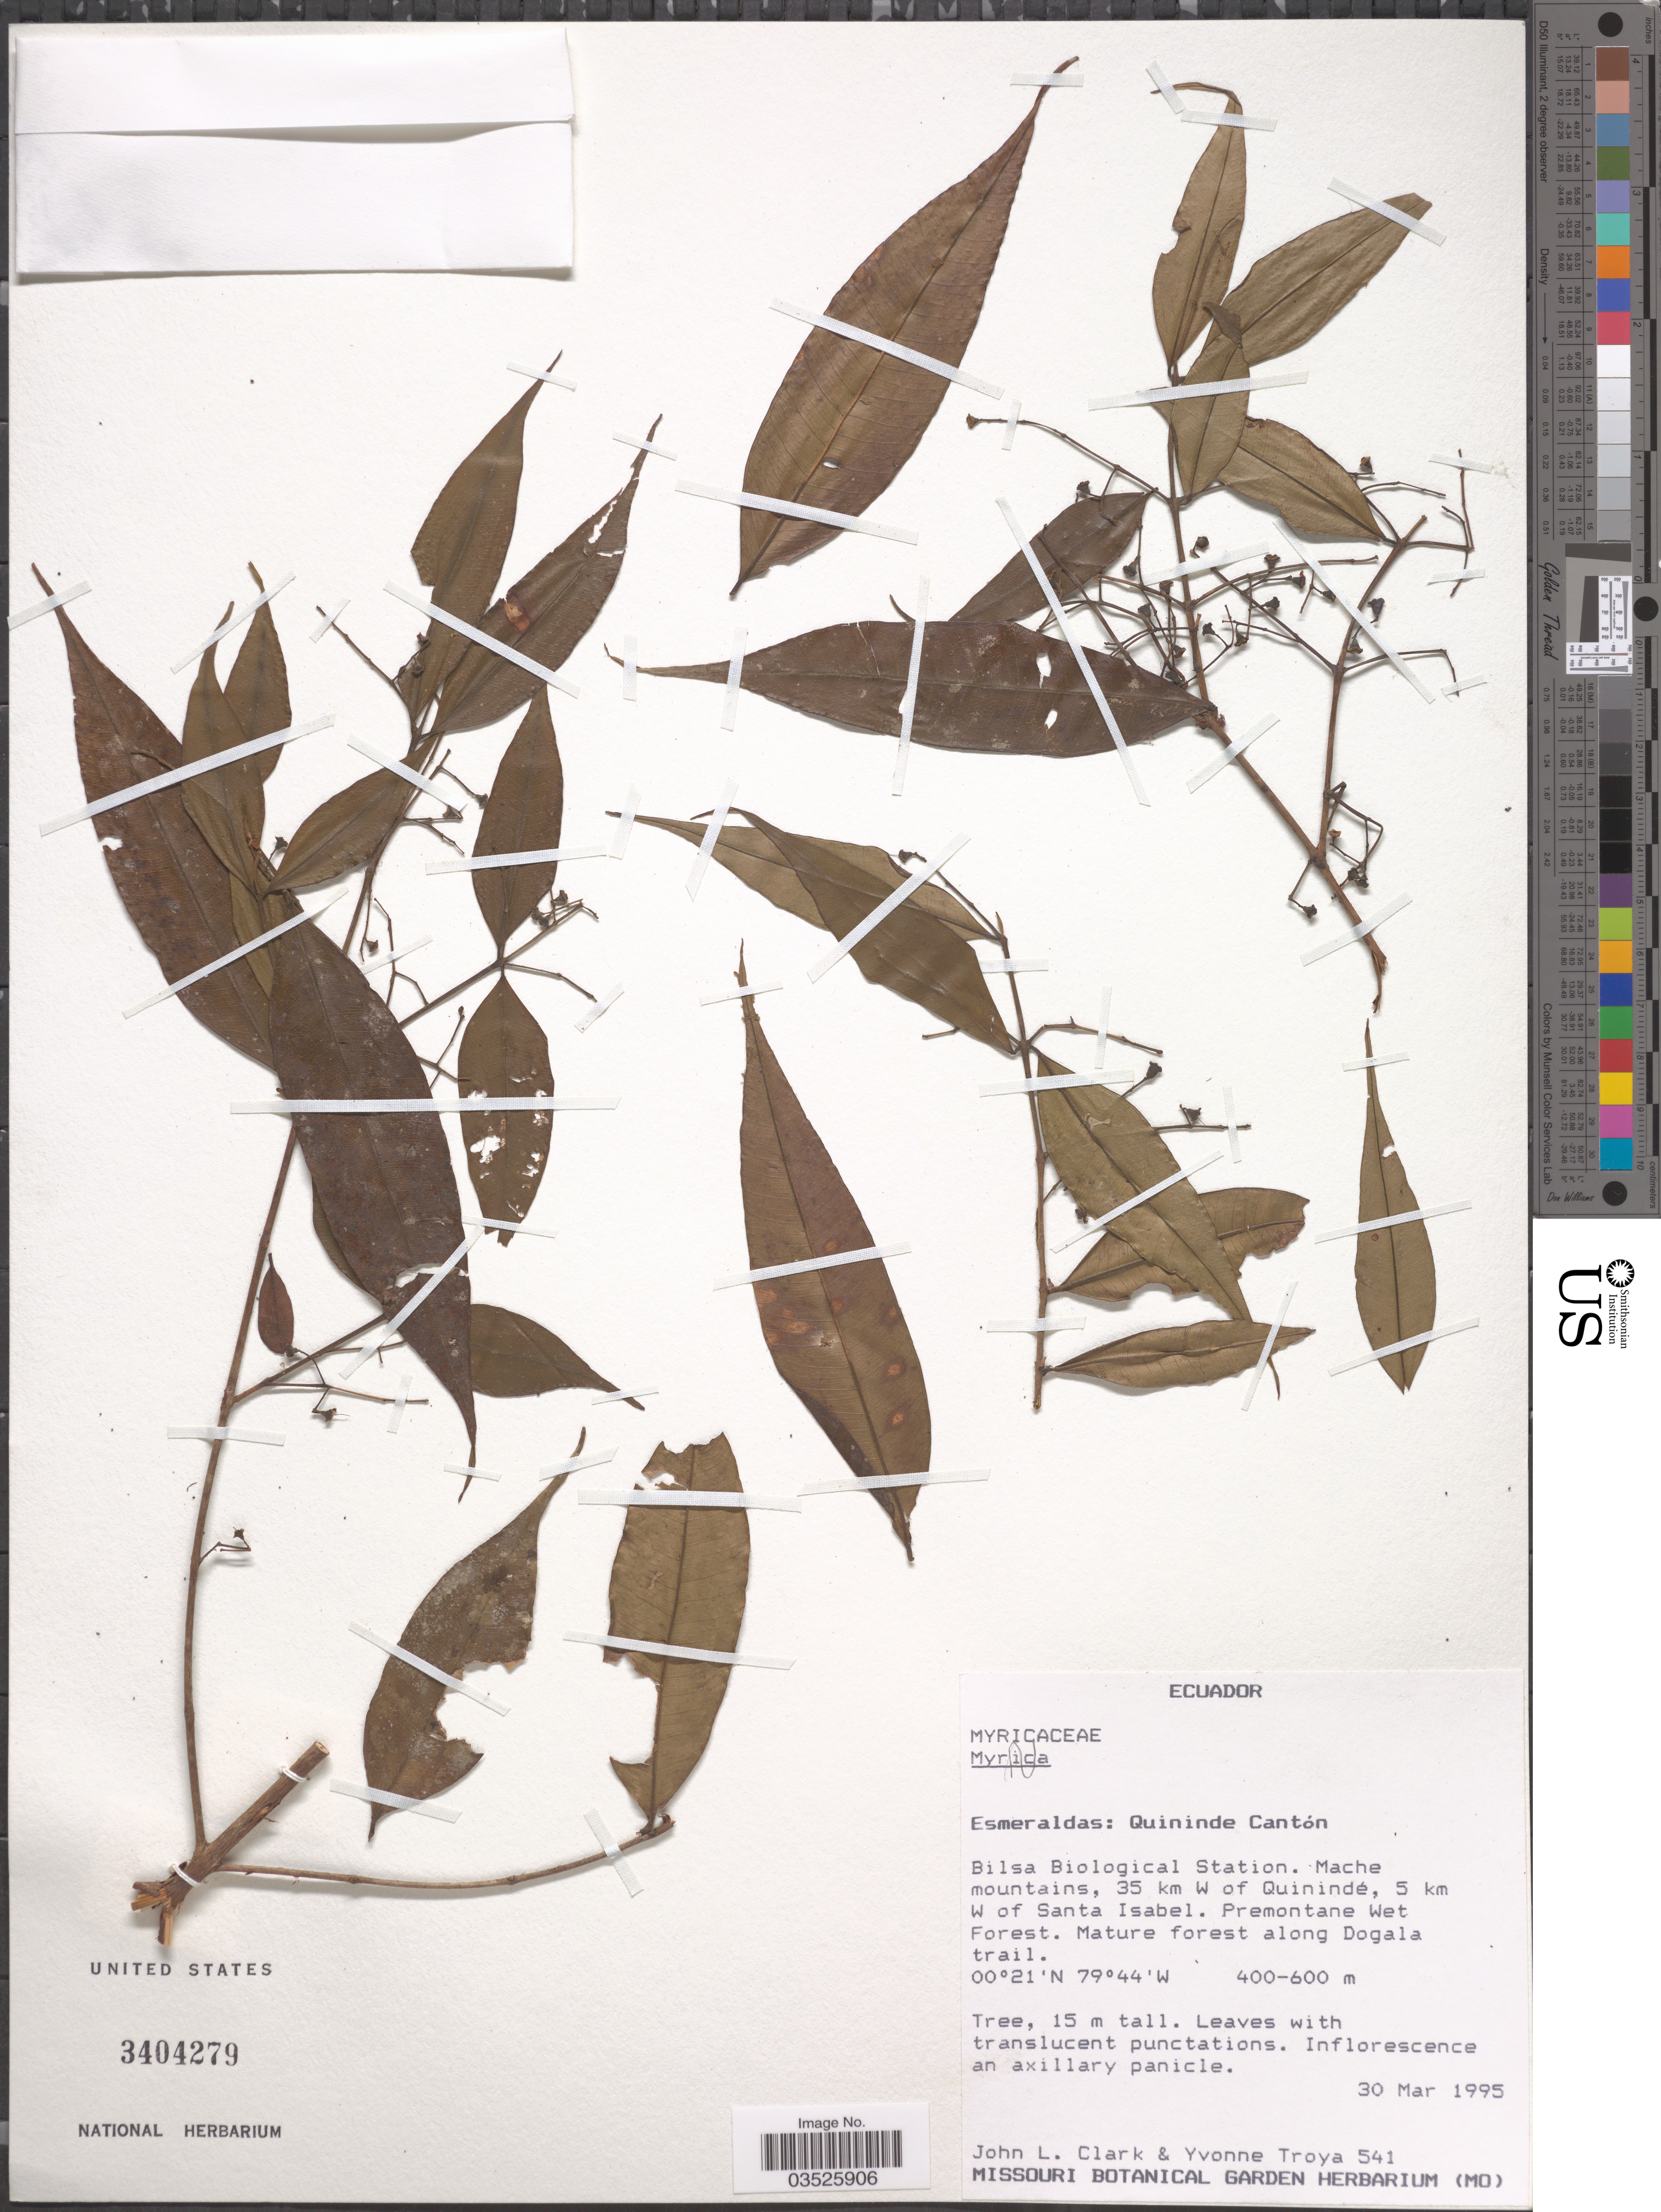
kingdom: Plantae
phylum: Tracheophyta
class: Magnoliopsida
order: Myrtales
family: Myrtaceae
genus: Myrcia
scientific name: Myrcia splendens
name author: (Sw.) DC.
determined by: Kawasaki, María L.; Holst, Bruce K.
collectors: J. L. Clark & Y. Troya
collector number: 541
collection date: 1995-03-30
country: Ecuador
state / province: Esmeraldas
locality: Quininde Cantón. Bilsa Biological Station. Mache Mountains, 35 km W of Quinundé, 5 km W of Santa Isabel.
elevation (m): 400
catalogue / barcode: US 3404279